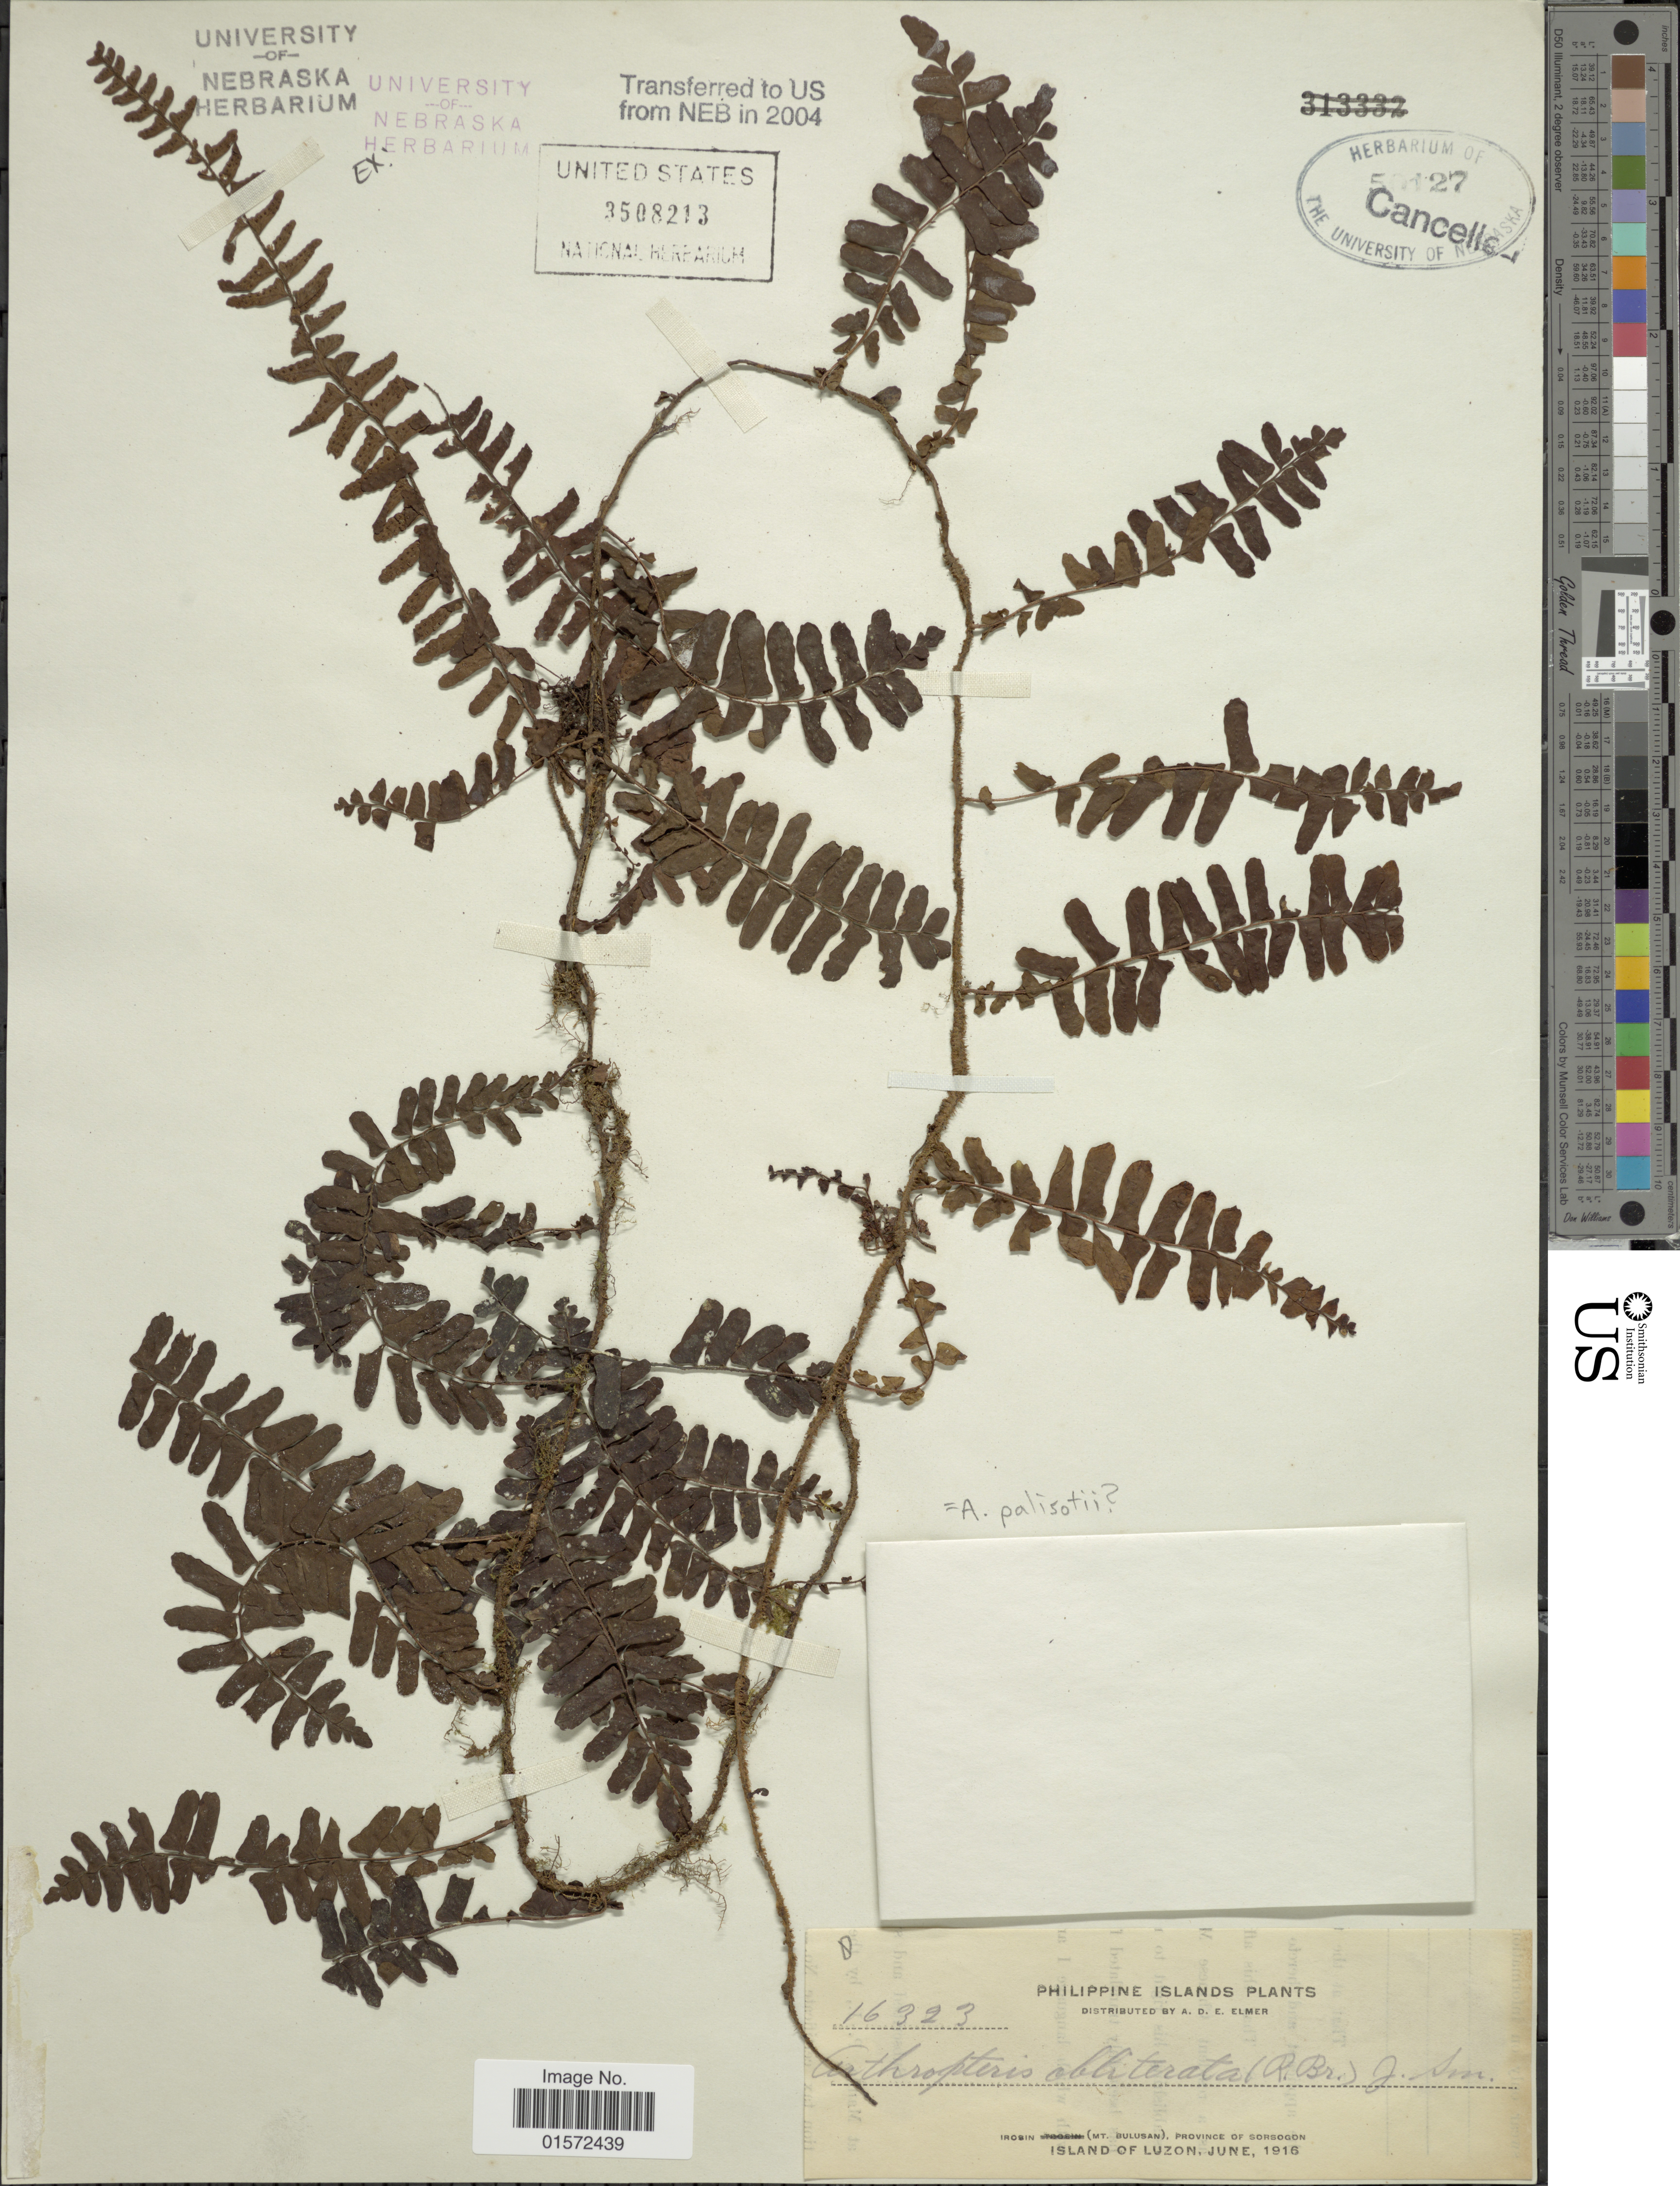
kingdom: Plantae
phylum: Tracheophyta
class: Polypodiopsida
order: Polypodiales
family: Tectariaceae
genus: Arthropteris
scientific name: Arthropteris palisotii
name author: (Desv.) Alston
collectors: A. D. E. Elmer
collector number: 16323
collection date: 1916-06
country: Philippines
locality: Philippine island, Irosin(Mt. Bulusan), Province of Sorsogon, Island of Luzon.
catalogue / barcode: US 3508213